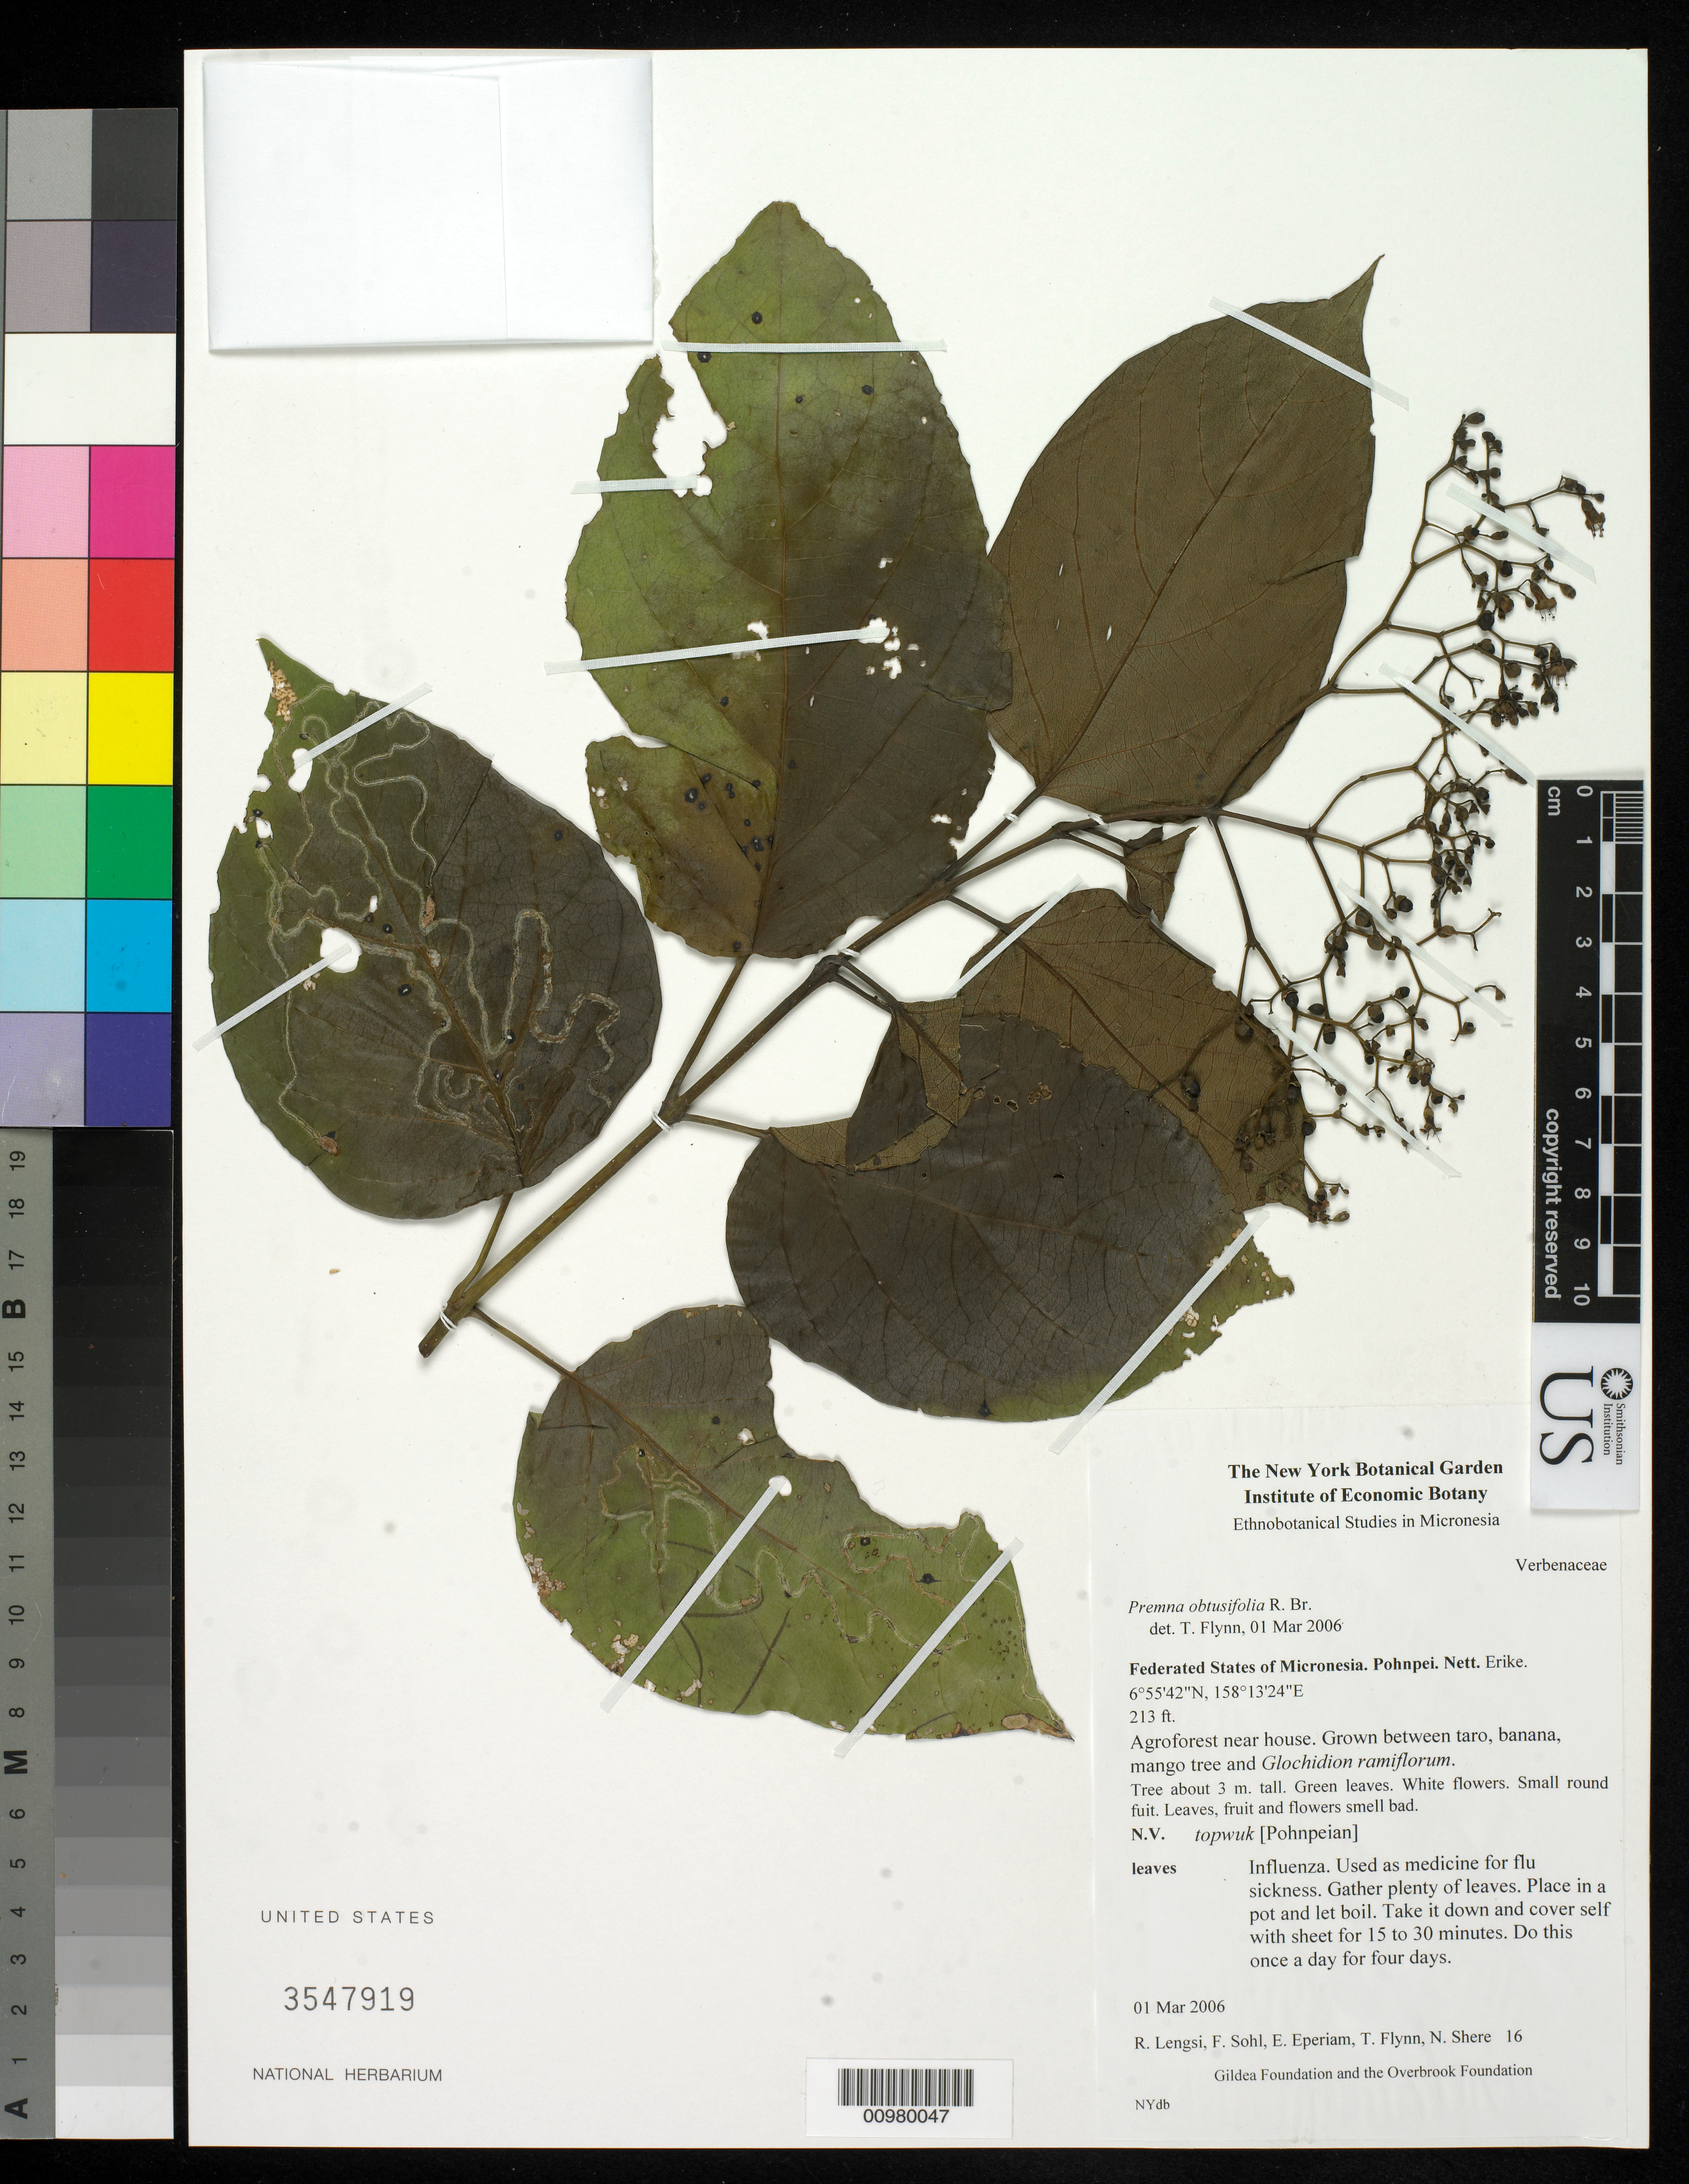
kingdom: Plantae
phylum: Tracheophyta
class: Magnoliopsida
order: Lamiales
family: Lamiaceae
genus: Premna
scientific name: Premna obtusifolia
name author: R. Br.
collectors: R. Lengsi, P. Eperiam, N. Shere & F. Sohl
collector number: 16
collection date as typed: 01 Mar 2006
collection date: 2006-03-01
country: Micronesia, Federated States of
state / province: Pohnpei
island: Pohnpei [Ponape]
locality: Nett. Erike.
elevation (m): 65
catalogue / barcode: US 3547919